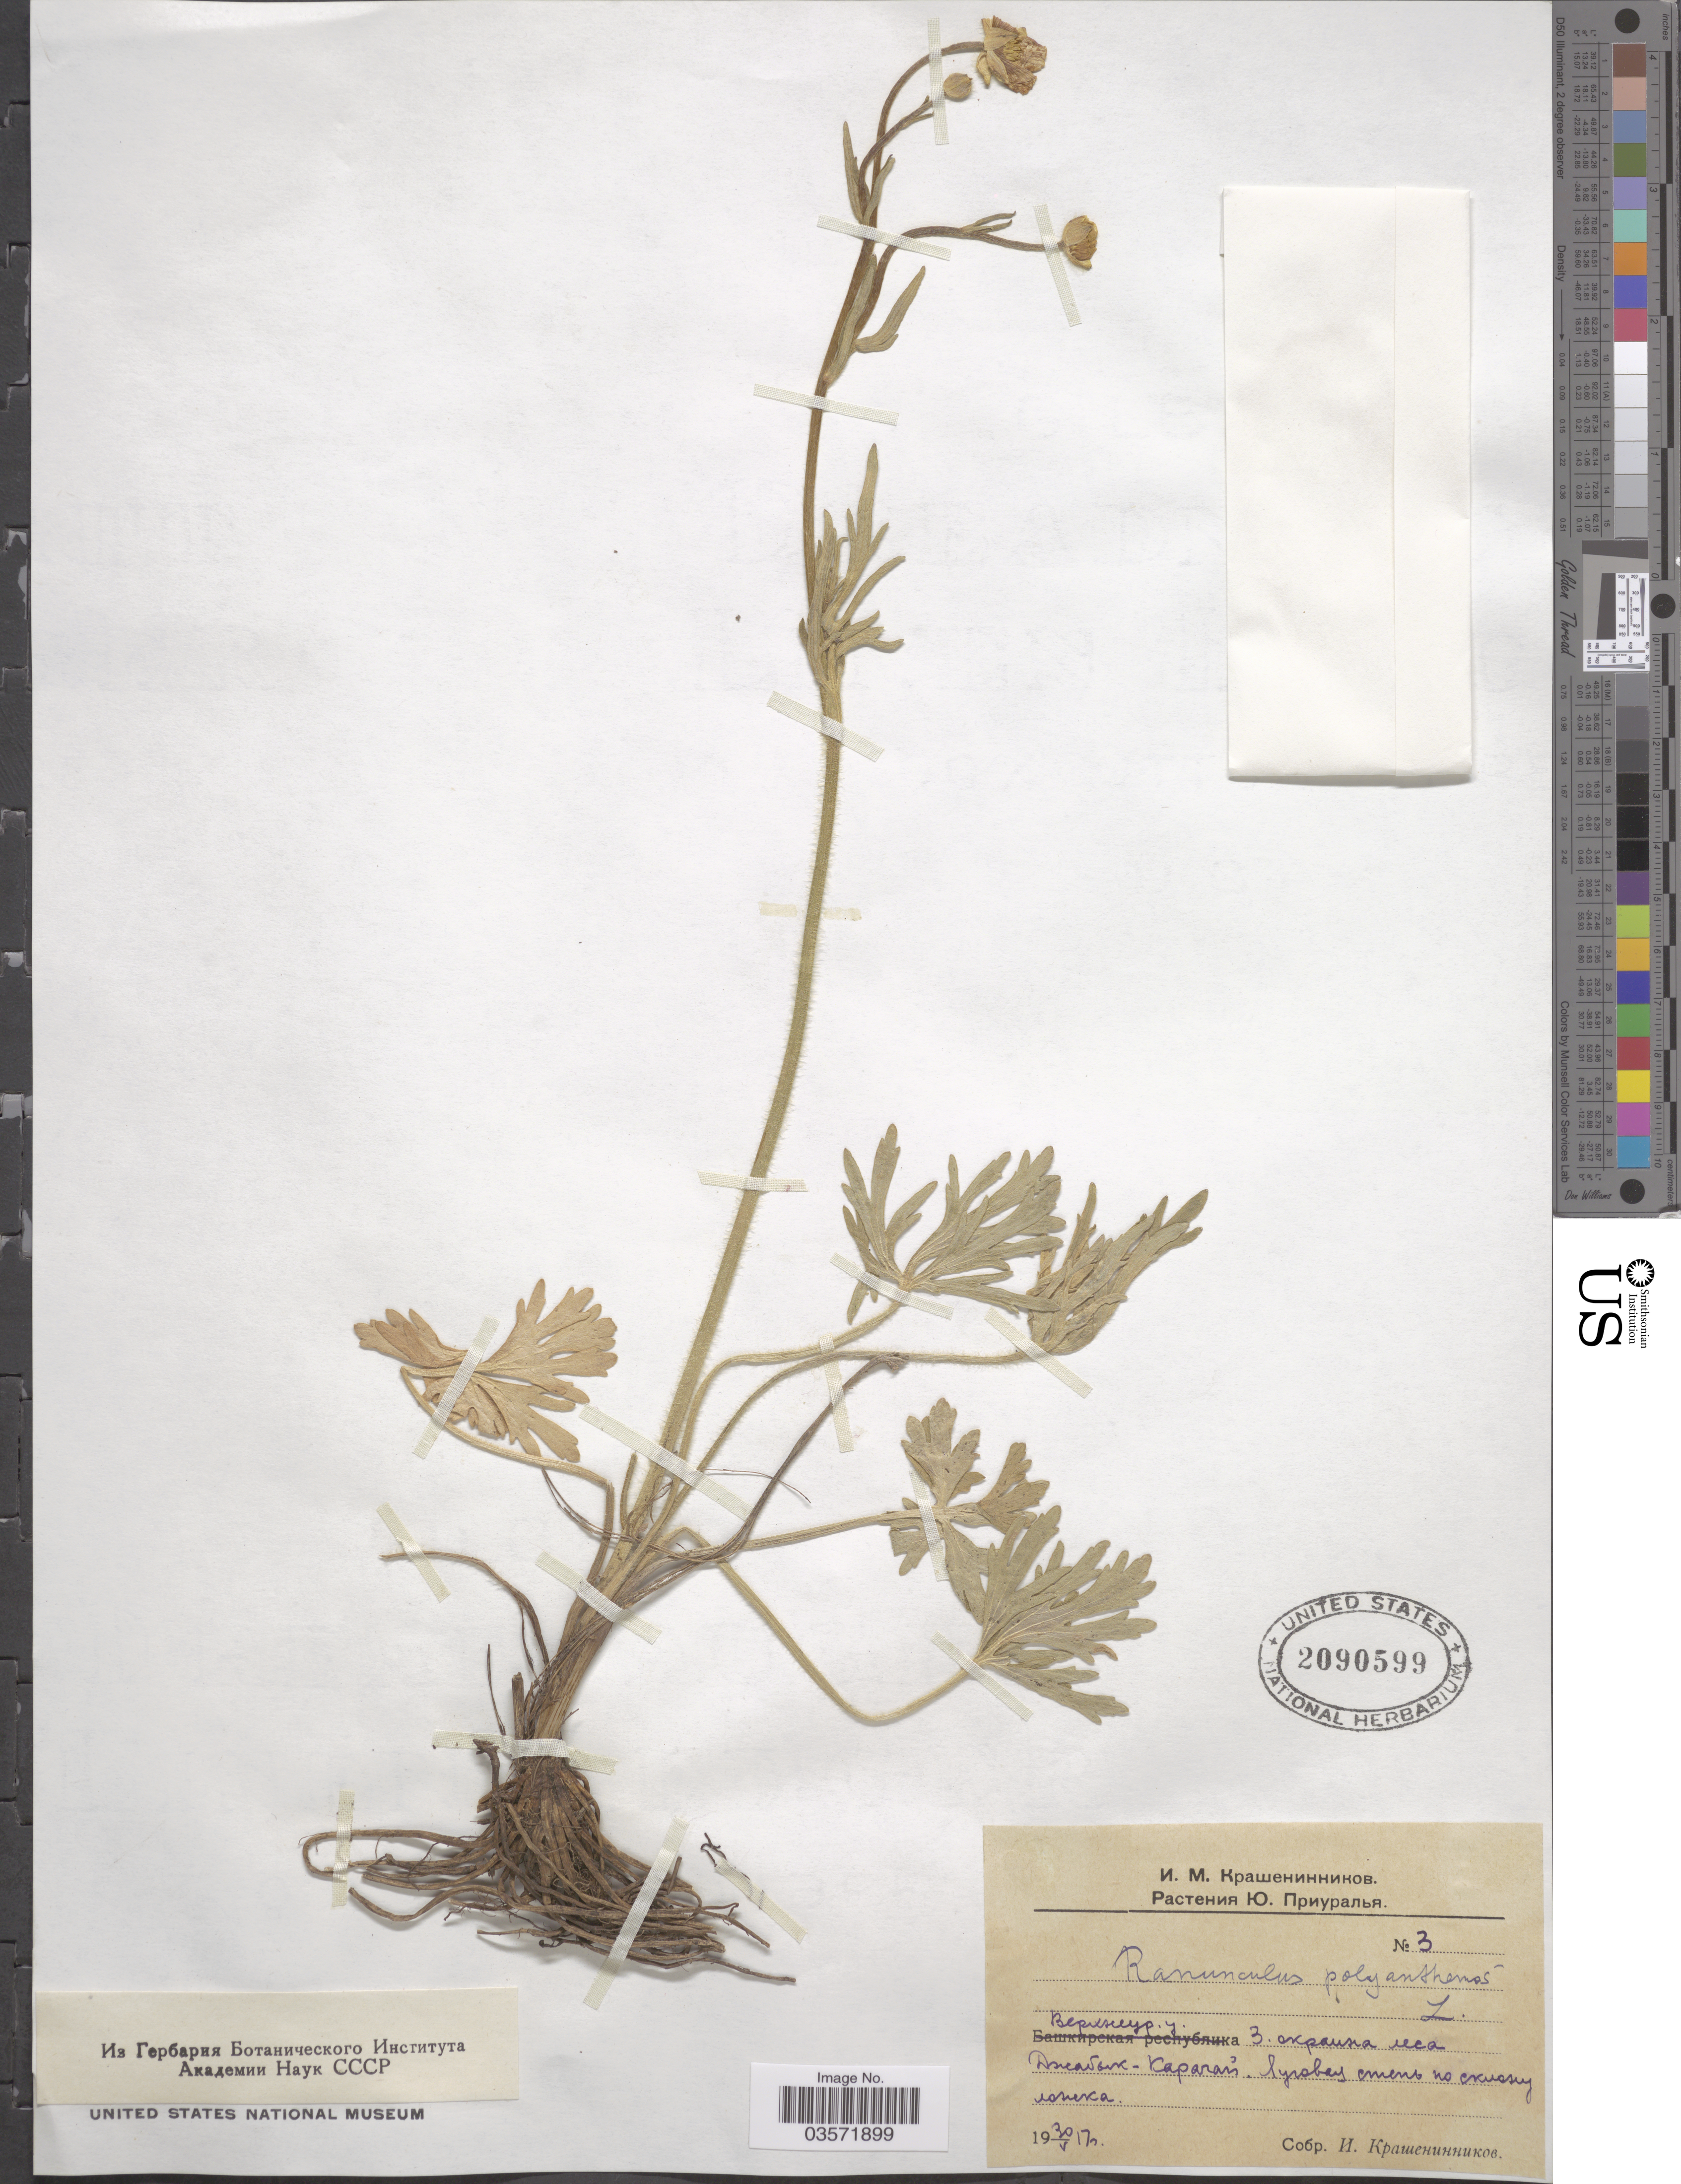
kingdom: Plantae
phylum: Tracheophyta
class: Magnoliopsida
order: Ranunculales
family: Ranunculaceae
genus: Ranunculus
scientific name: Ranunculus polyanthemos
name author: L.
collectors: I. Krasheninnikov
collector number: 3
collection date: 1917-05-30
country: Russian Federation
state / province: Chelyabinsk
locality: Dzhabyk, W part of Karagai Forest.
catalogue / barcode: US 2090599